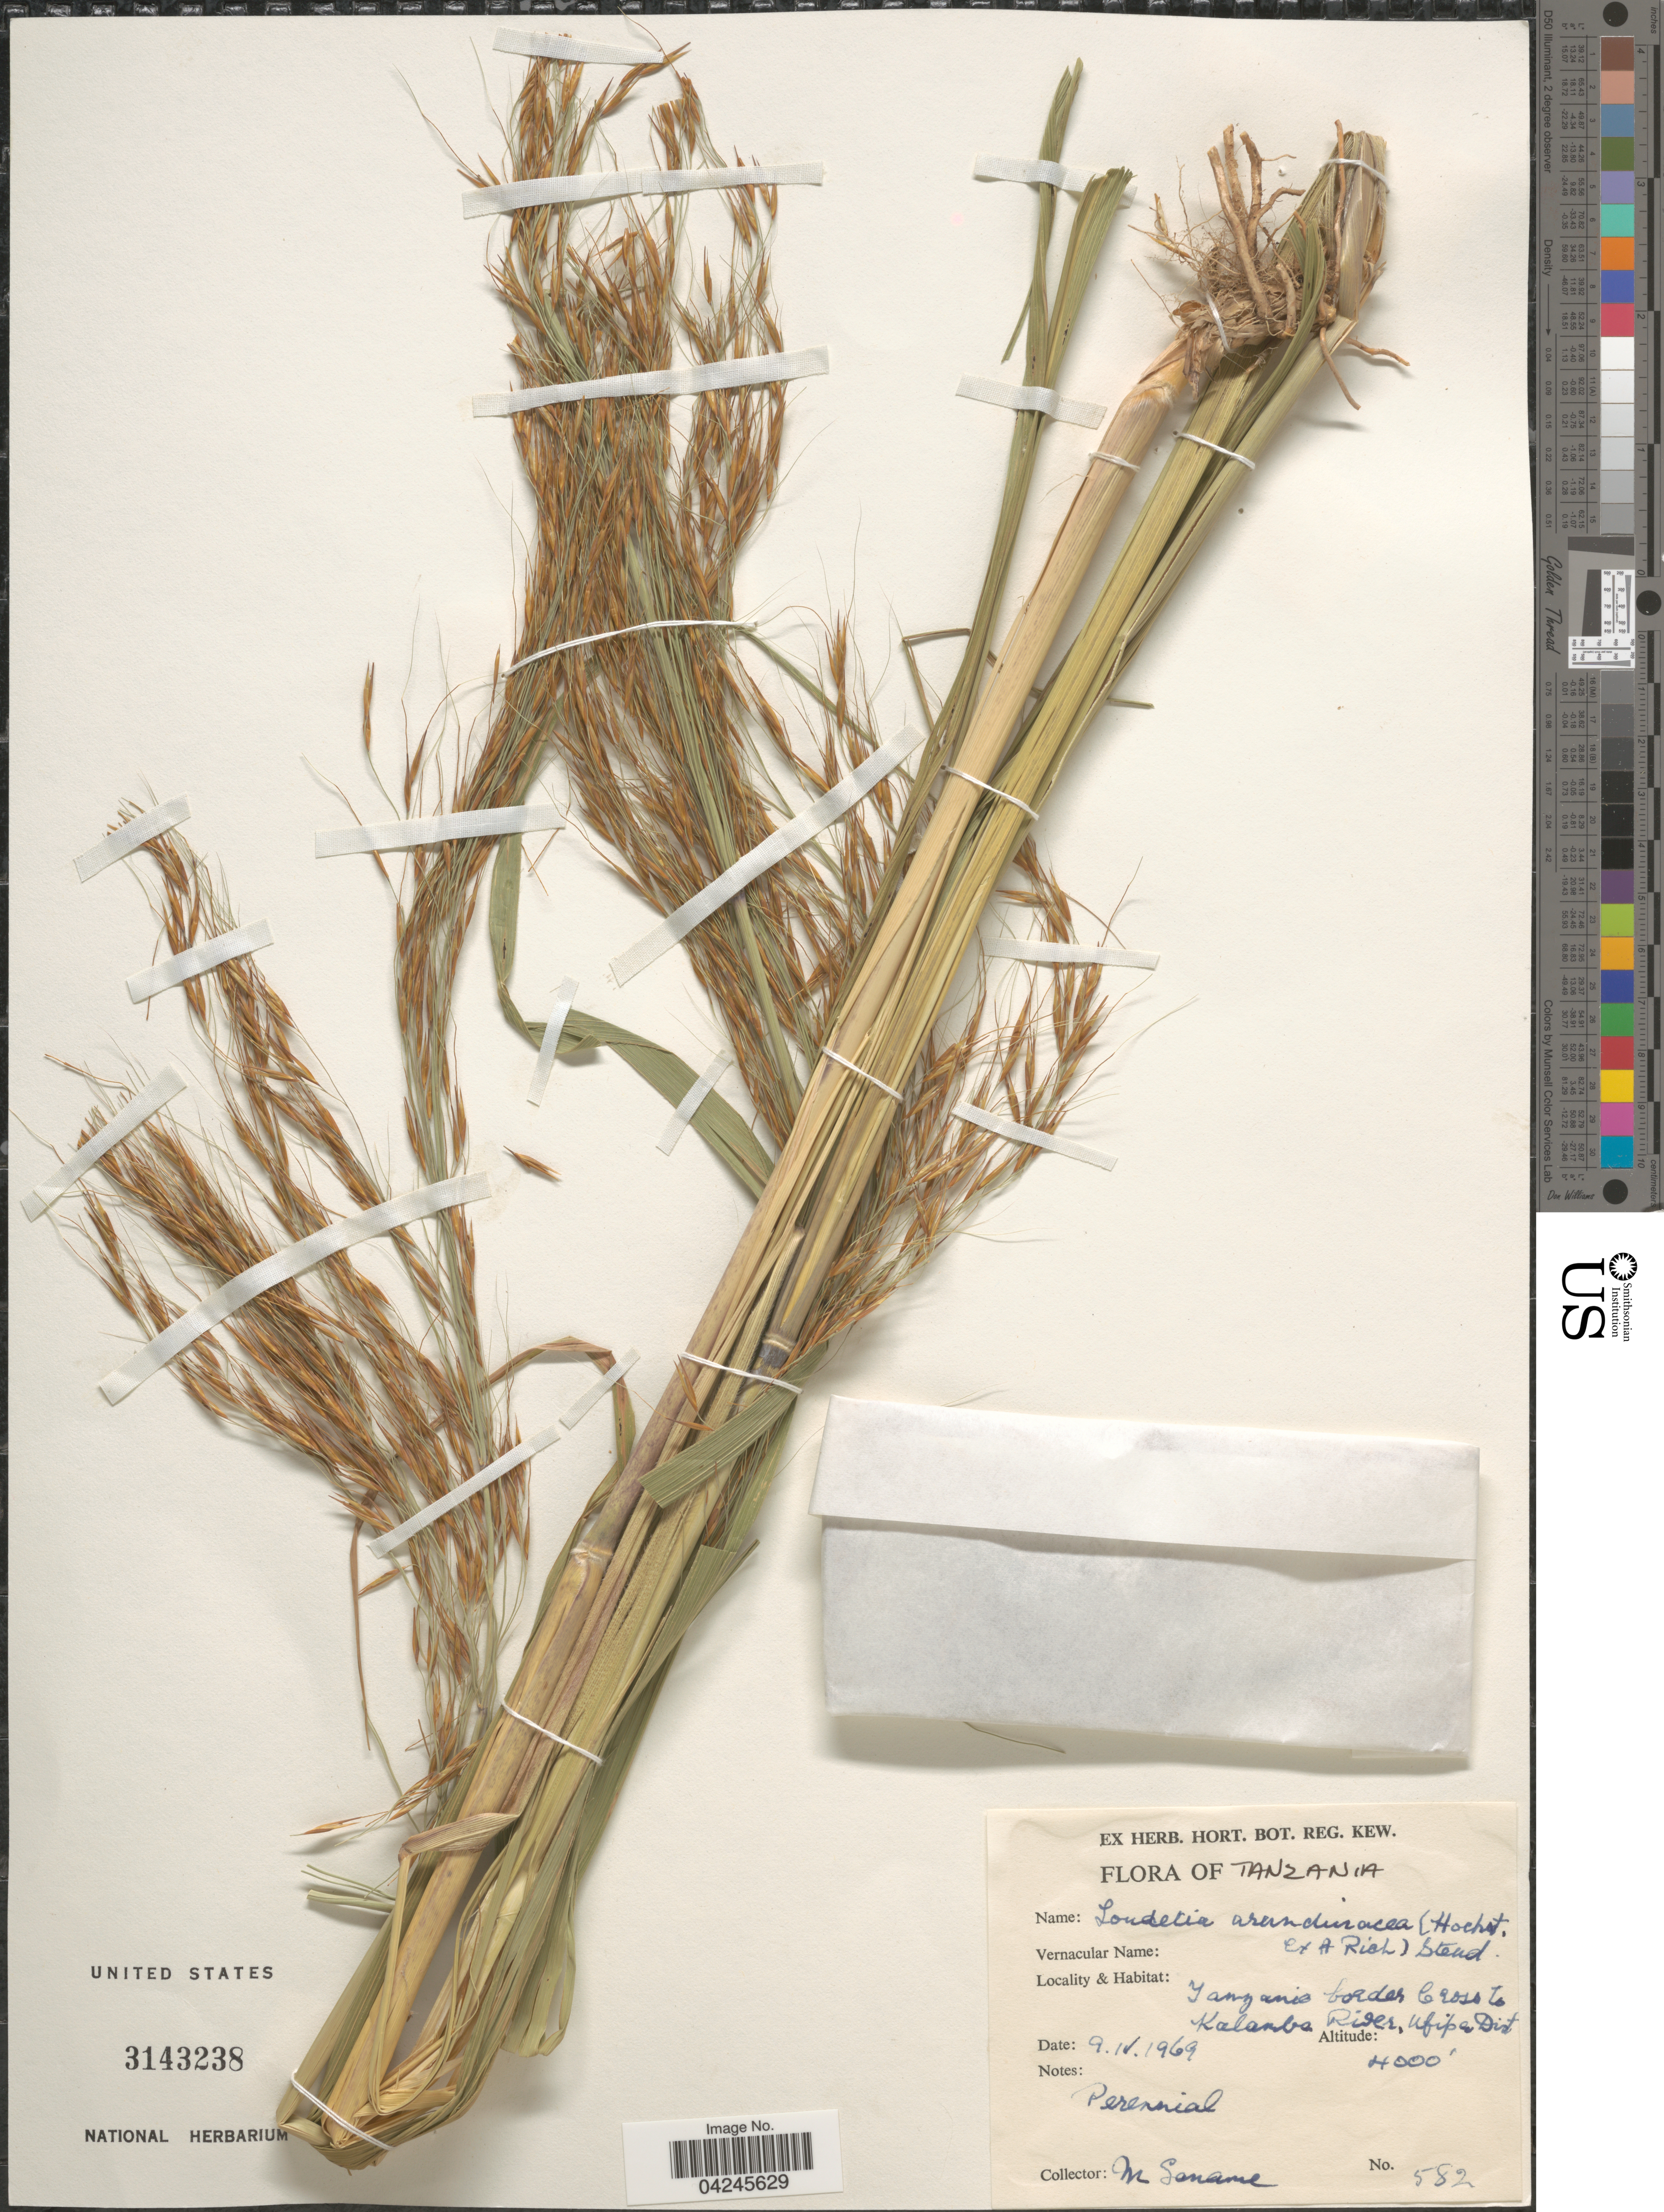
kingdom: Plantae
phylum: Tracheophyta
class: Liliopsida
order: Poales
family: Poaceae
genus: Loudetia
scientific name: Loudetia arundinacea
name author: (Hochst. ex A. Rich.) Steud.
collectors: M. Sename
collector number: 582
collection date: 1969-04-09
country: Tanzania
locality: Tanzania border cross to Kalambo River, Ufipa Dist.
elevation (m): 1219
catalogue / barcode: US 3143238